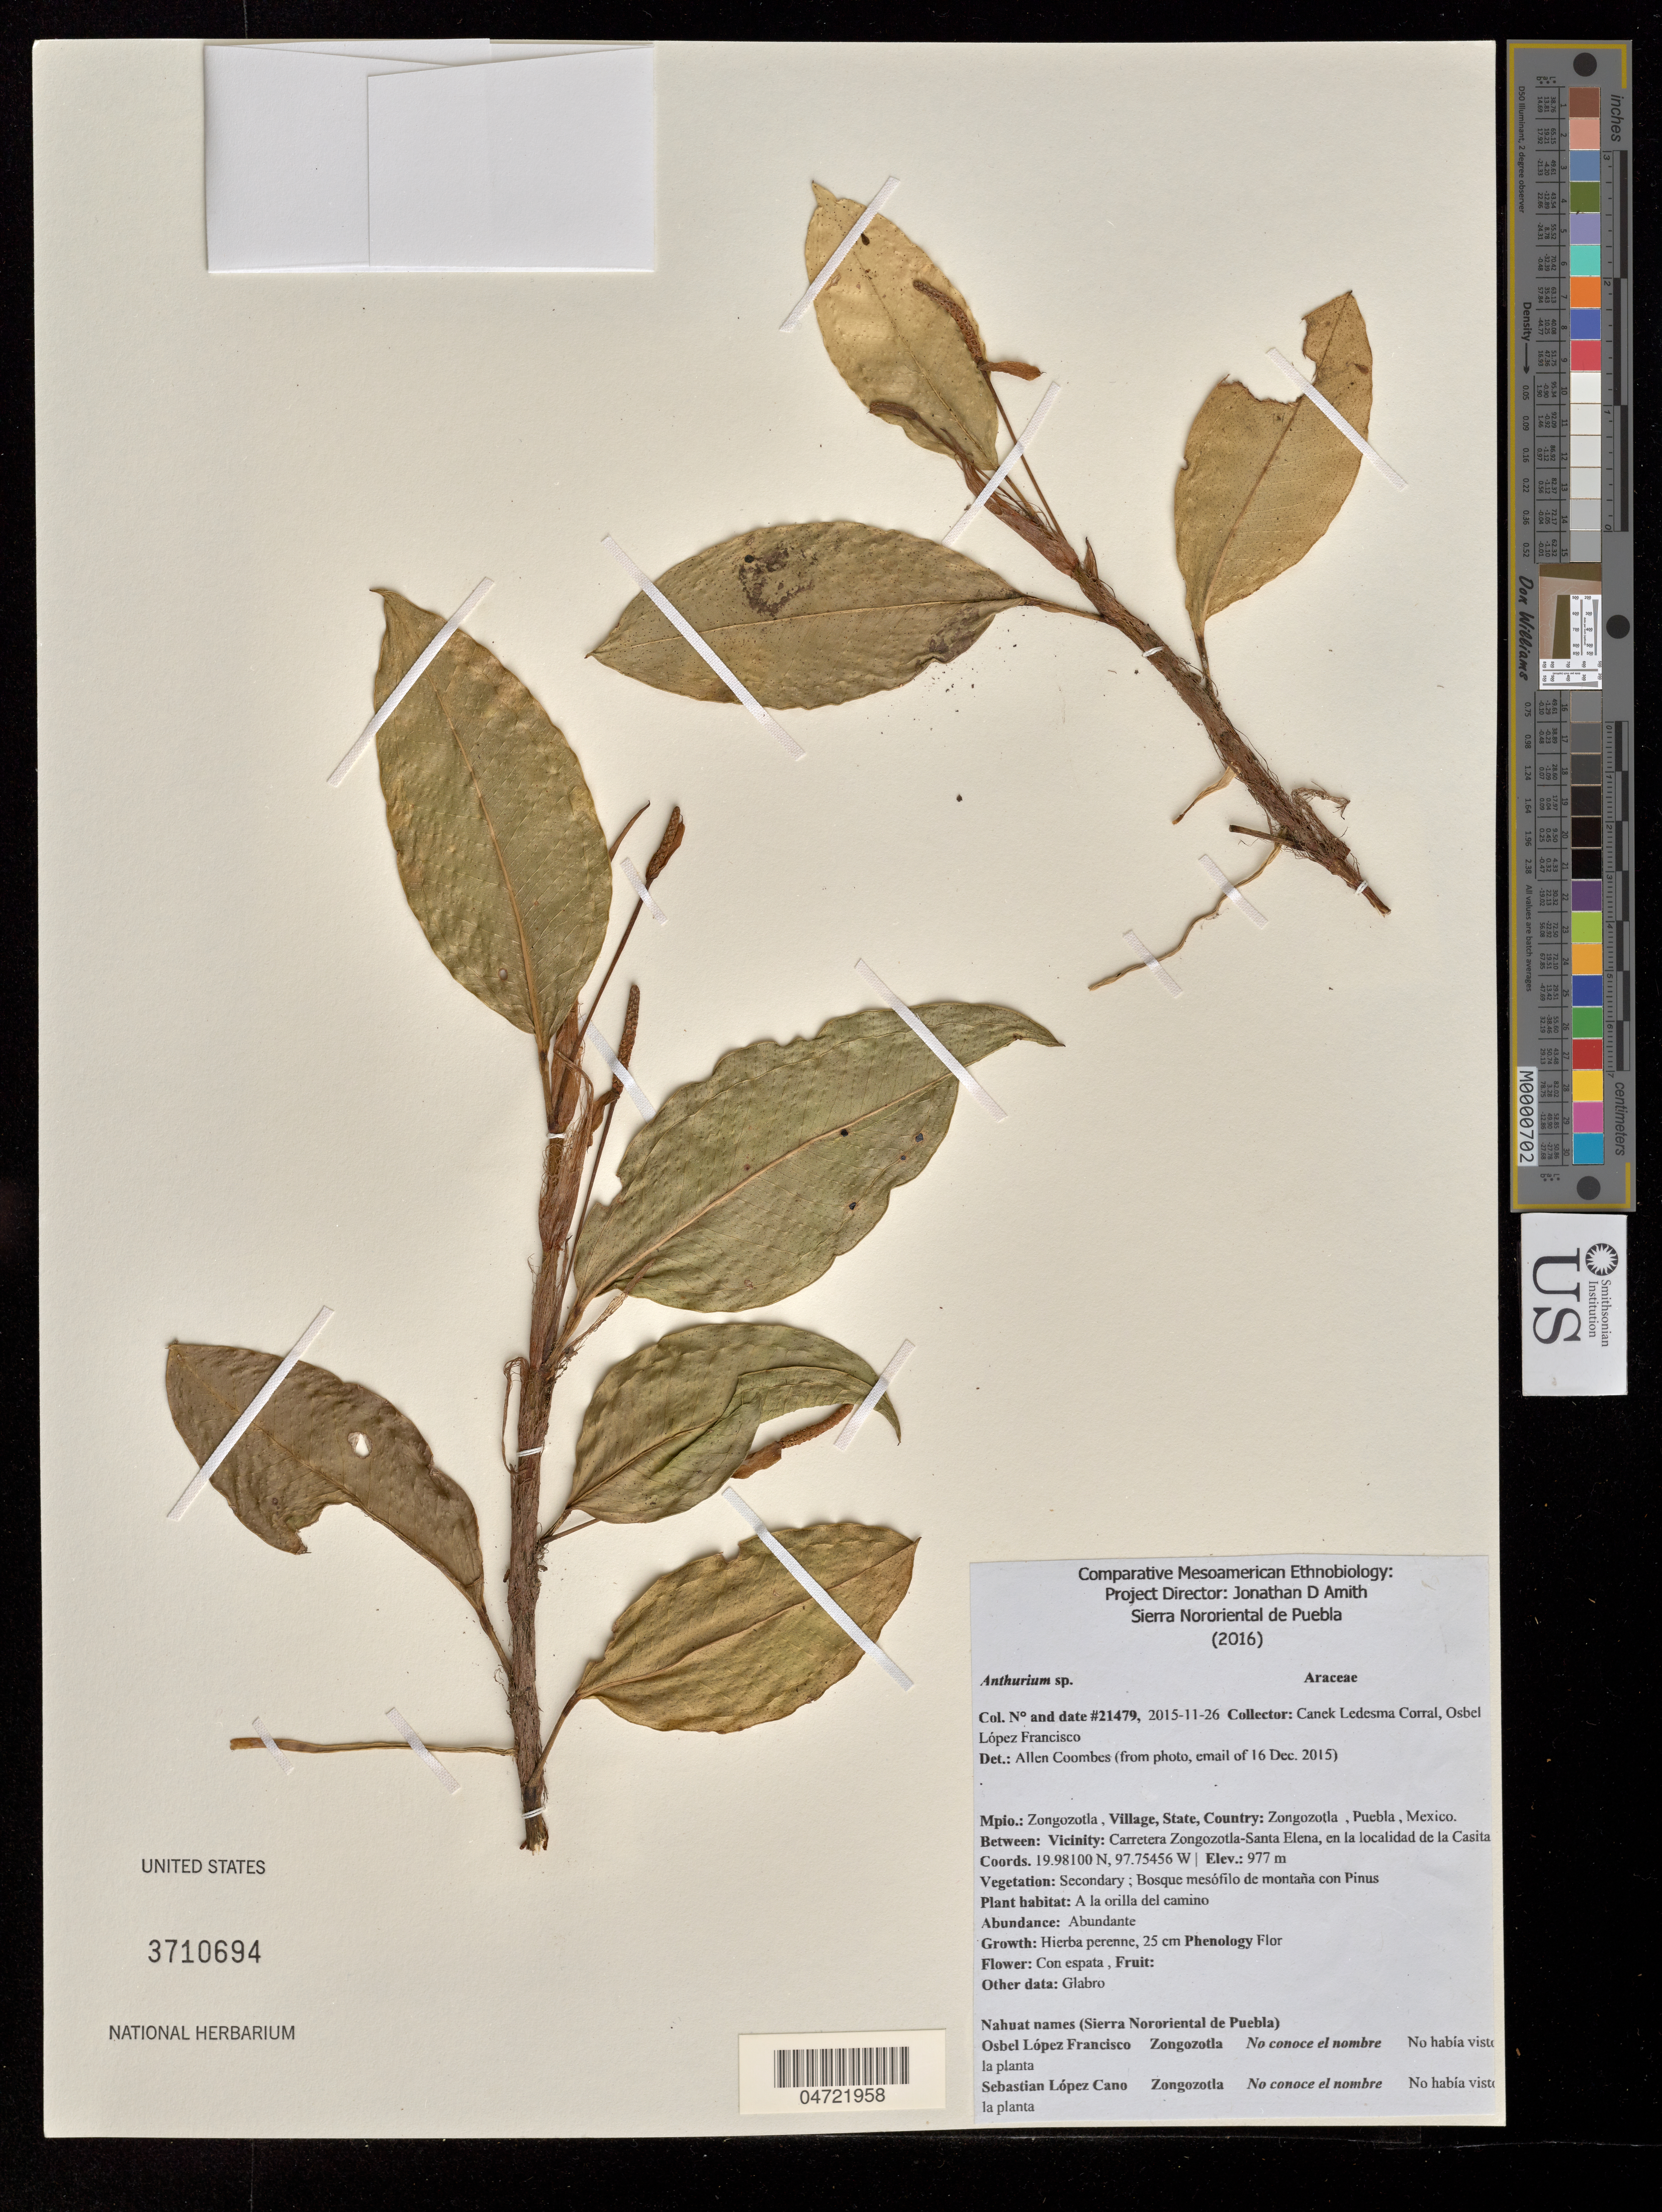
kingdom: Plantae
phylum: Tracheophyta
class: Liliopsida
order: Alismatales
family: Araceae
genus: Anthurium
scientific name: Anthurium sp.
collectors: Canek Ledesma C. & O. López Francisco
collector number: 21479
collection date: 2015-11-26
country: Mexico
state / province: Puebla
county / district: Zongozotla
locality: carretera Zongozotla-santa Elena, en la localidad de la Casita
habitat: A la orilla del camino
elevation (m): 997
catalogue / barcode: US 3710694